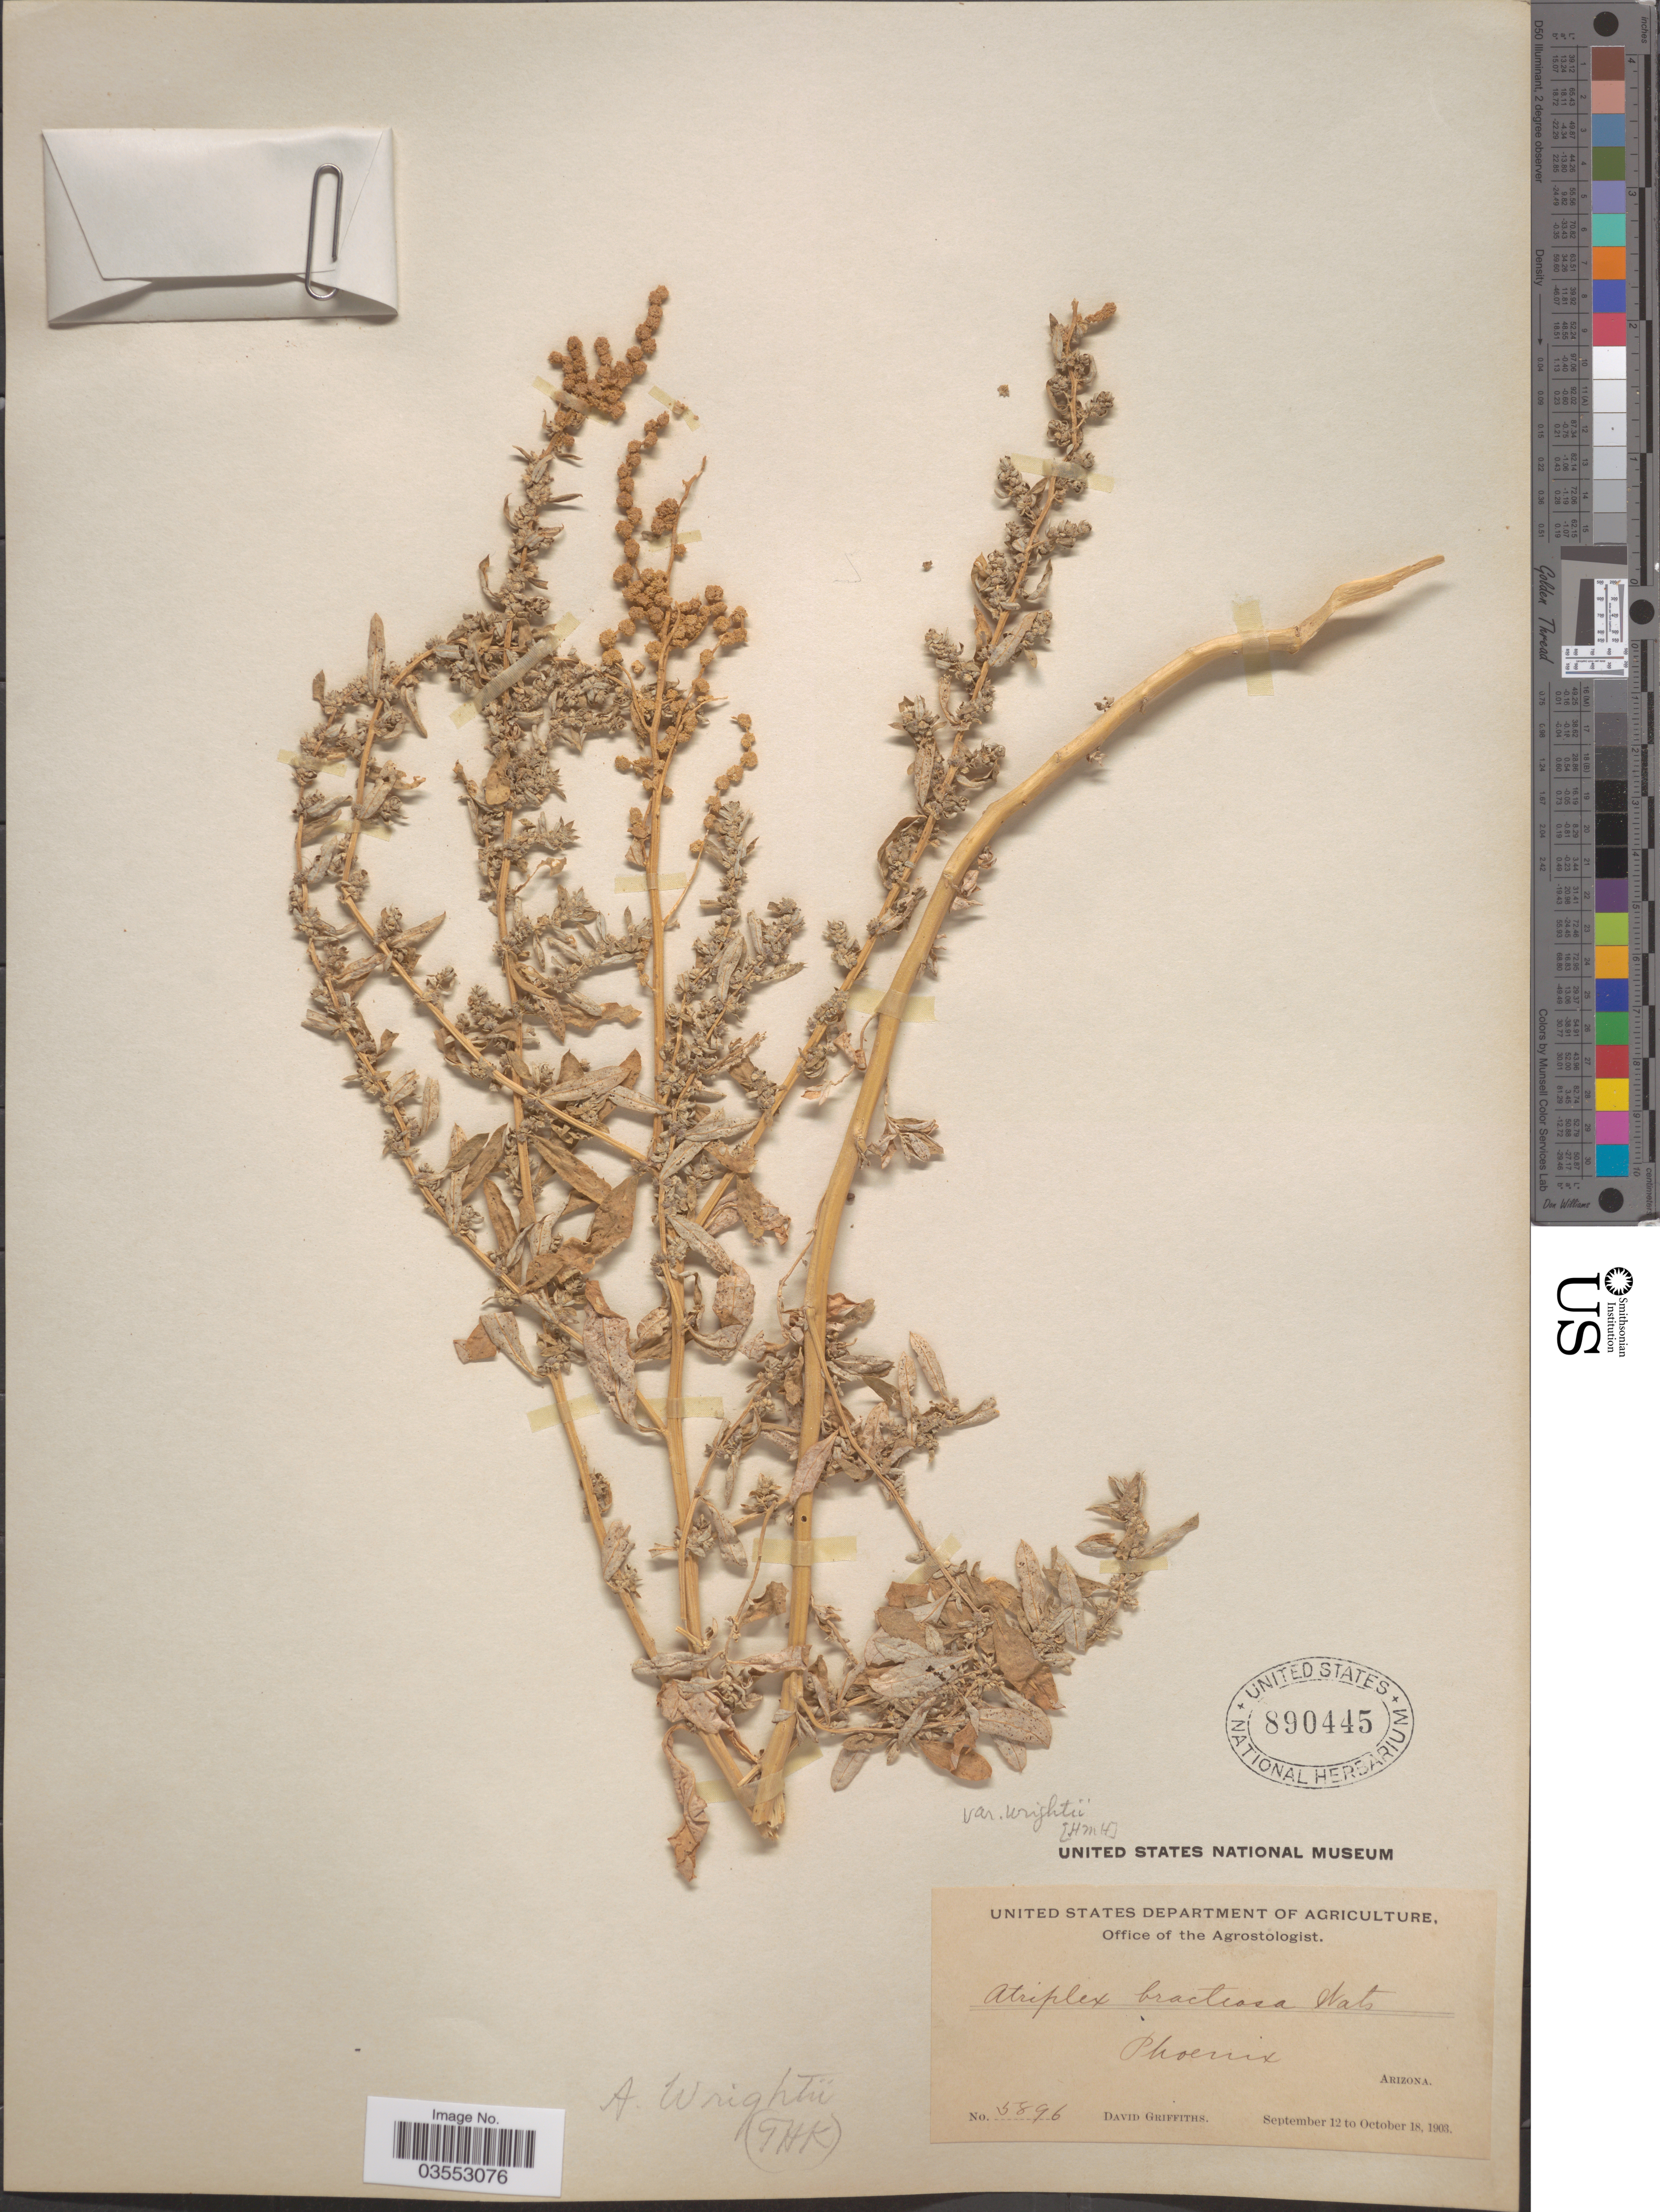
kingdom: Plantae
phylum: Tracheophyta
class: Magnoliopsida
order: Caryophyllales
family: Amaranthaceae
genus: Atriplex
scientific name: Atriplex wrightii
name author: S. Watson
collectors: D. Griffiths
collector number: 5896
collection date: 1903-09-12/1903-10-18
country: United States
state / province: Arizona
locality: Phoenix.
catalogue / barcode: US 890445